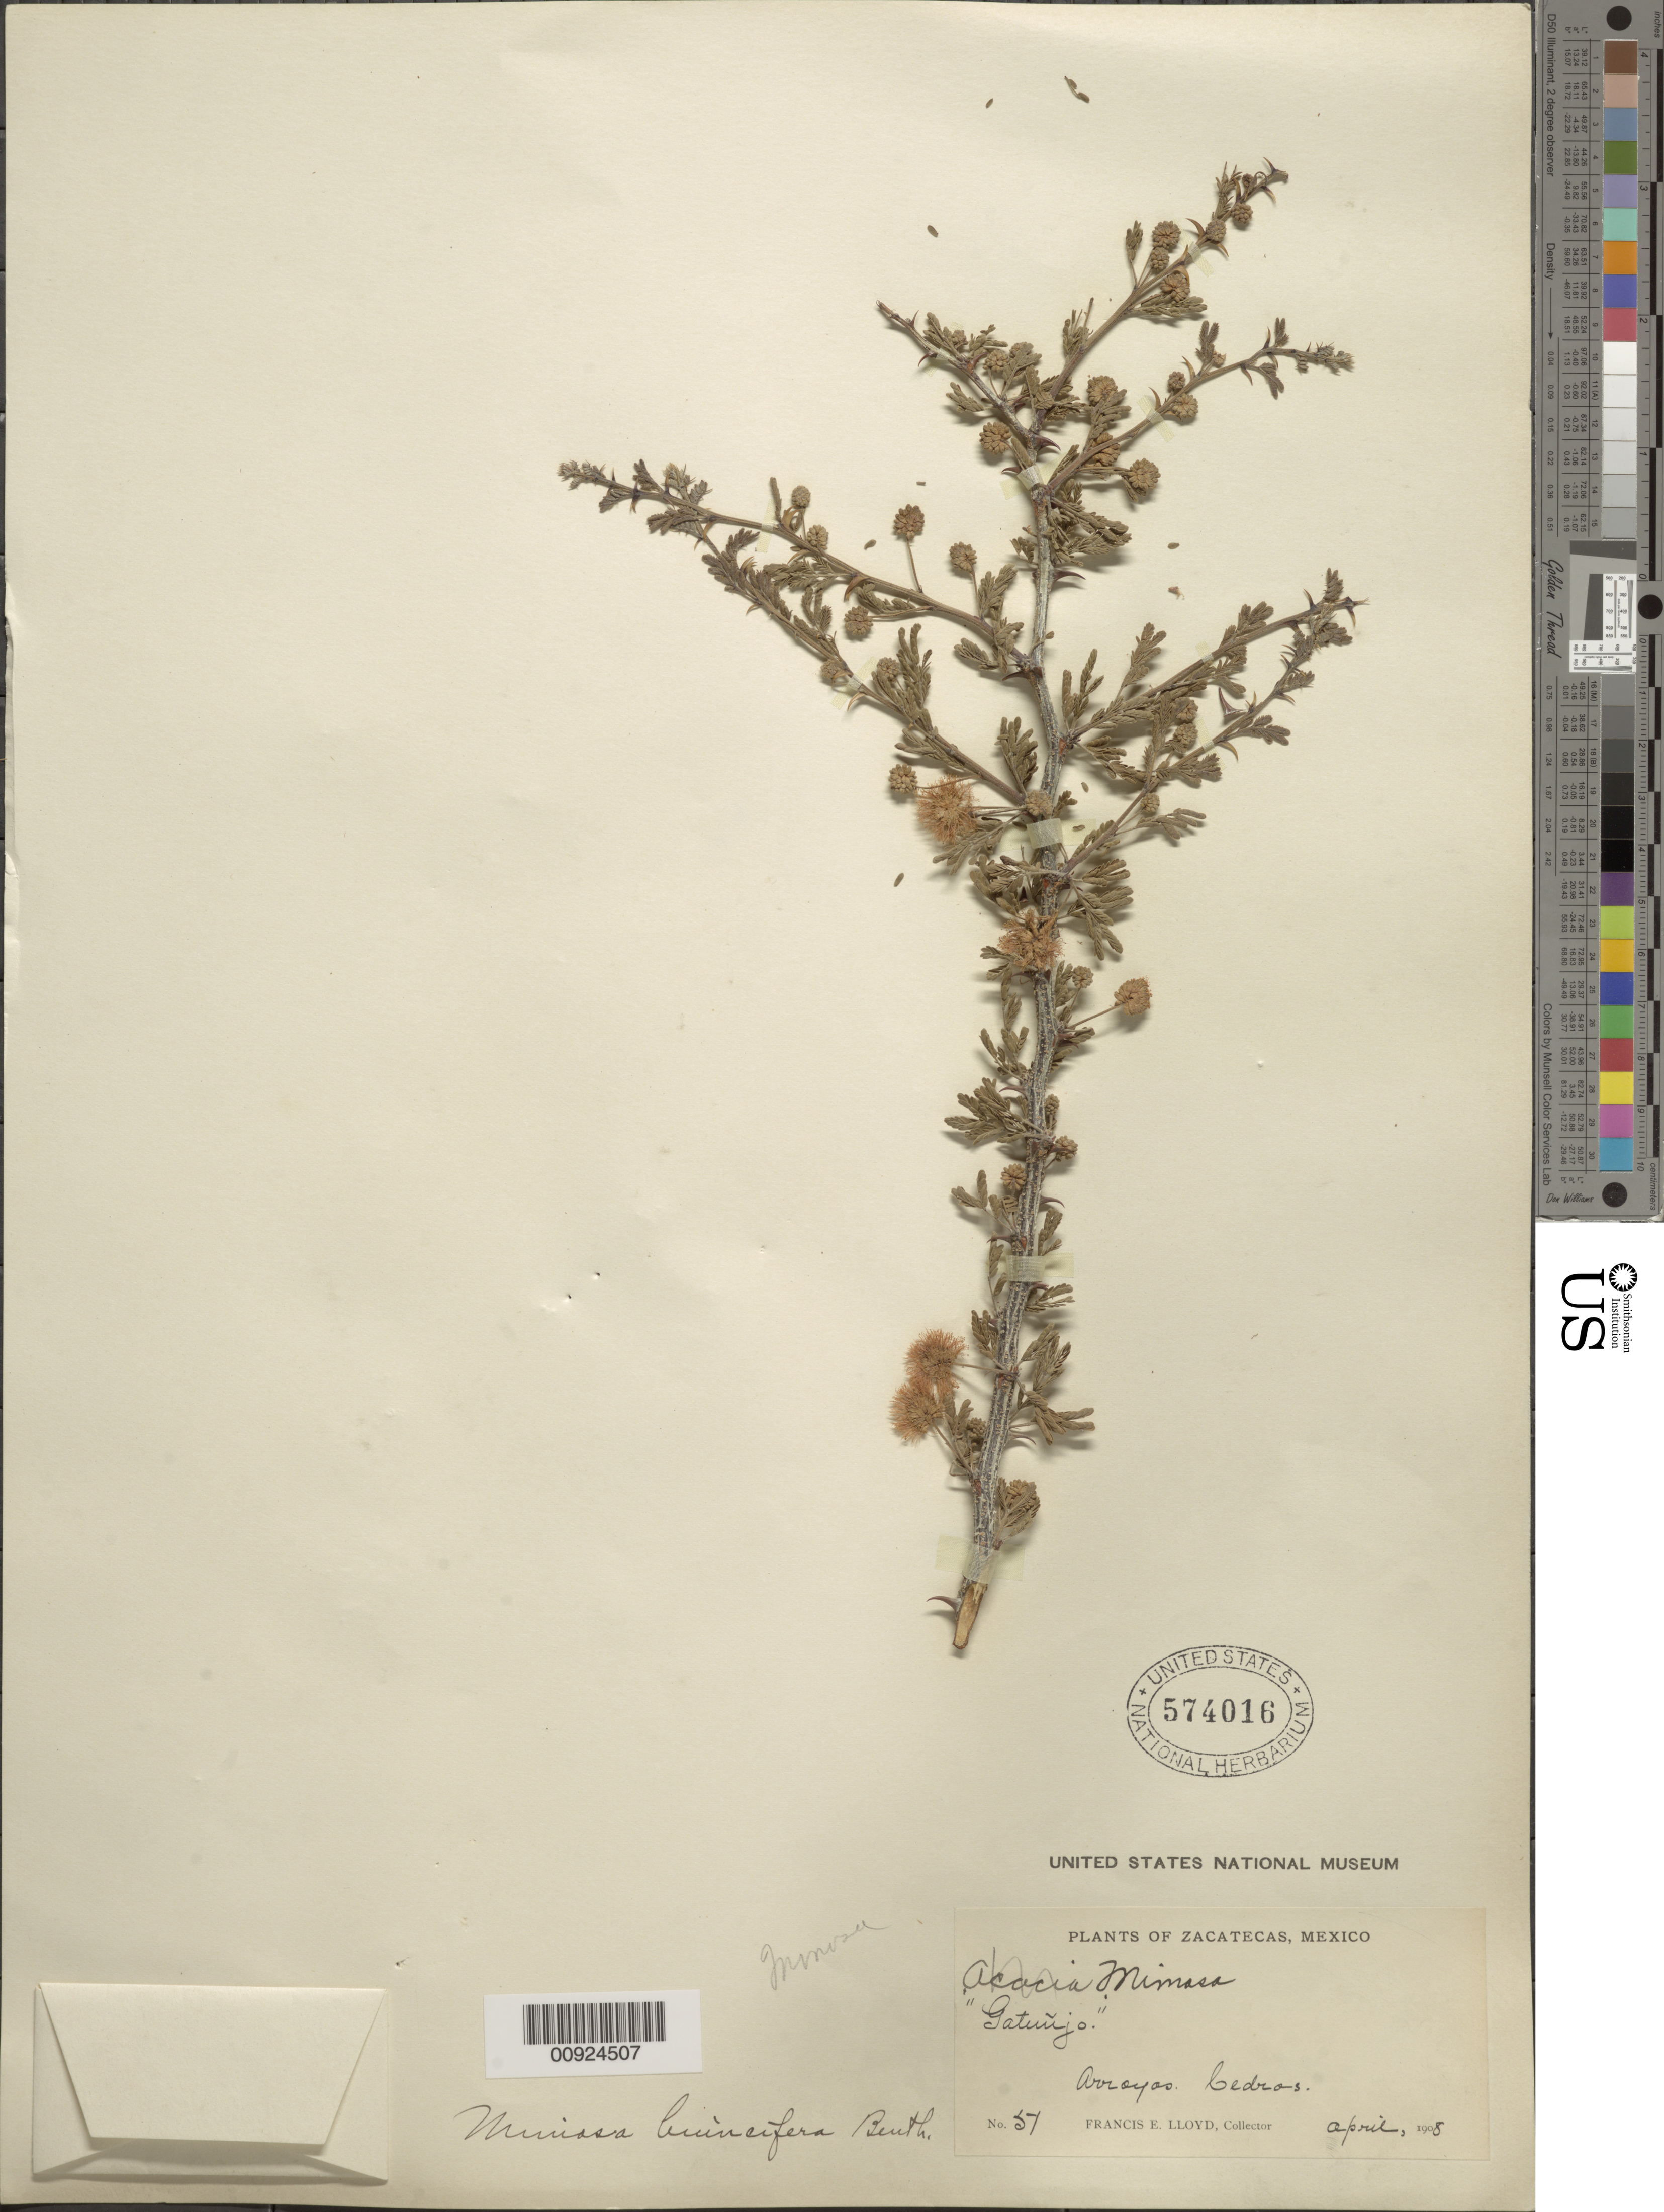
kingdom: Plantae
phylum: Tracheophyta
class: Magnoliopsida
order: Fabales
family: Fabaceae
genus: Mimosa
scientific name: Mimosa biuncifera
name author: Benth.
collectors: F. E. Lloyd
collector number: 51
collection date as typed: Apr 1908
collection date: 1908-04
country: Mexico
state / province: Zacatecas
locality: Arroyos. Cedros.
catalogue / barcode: US 574016